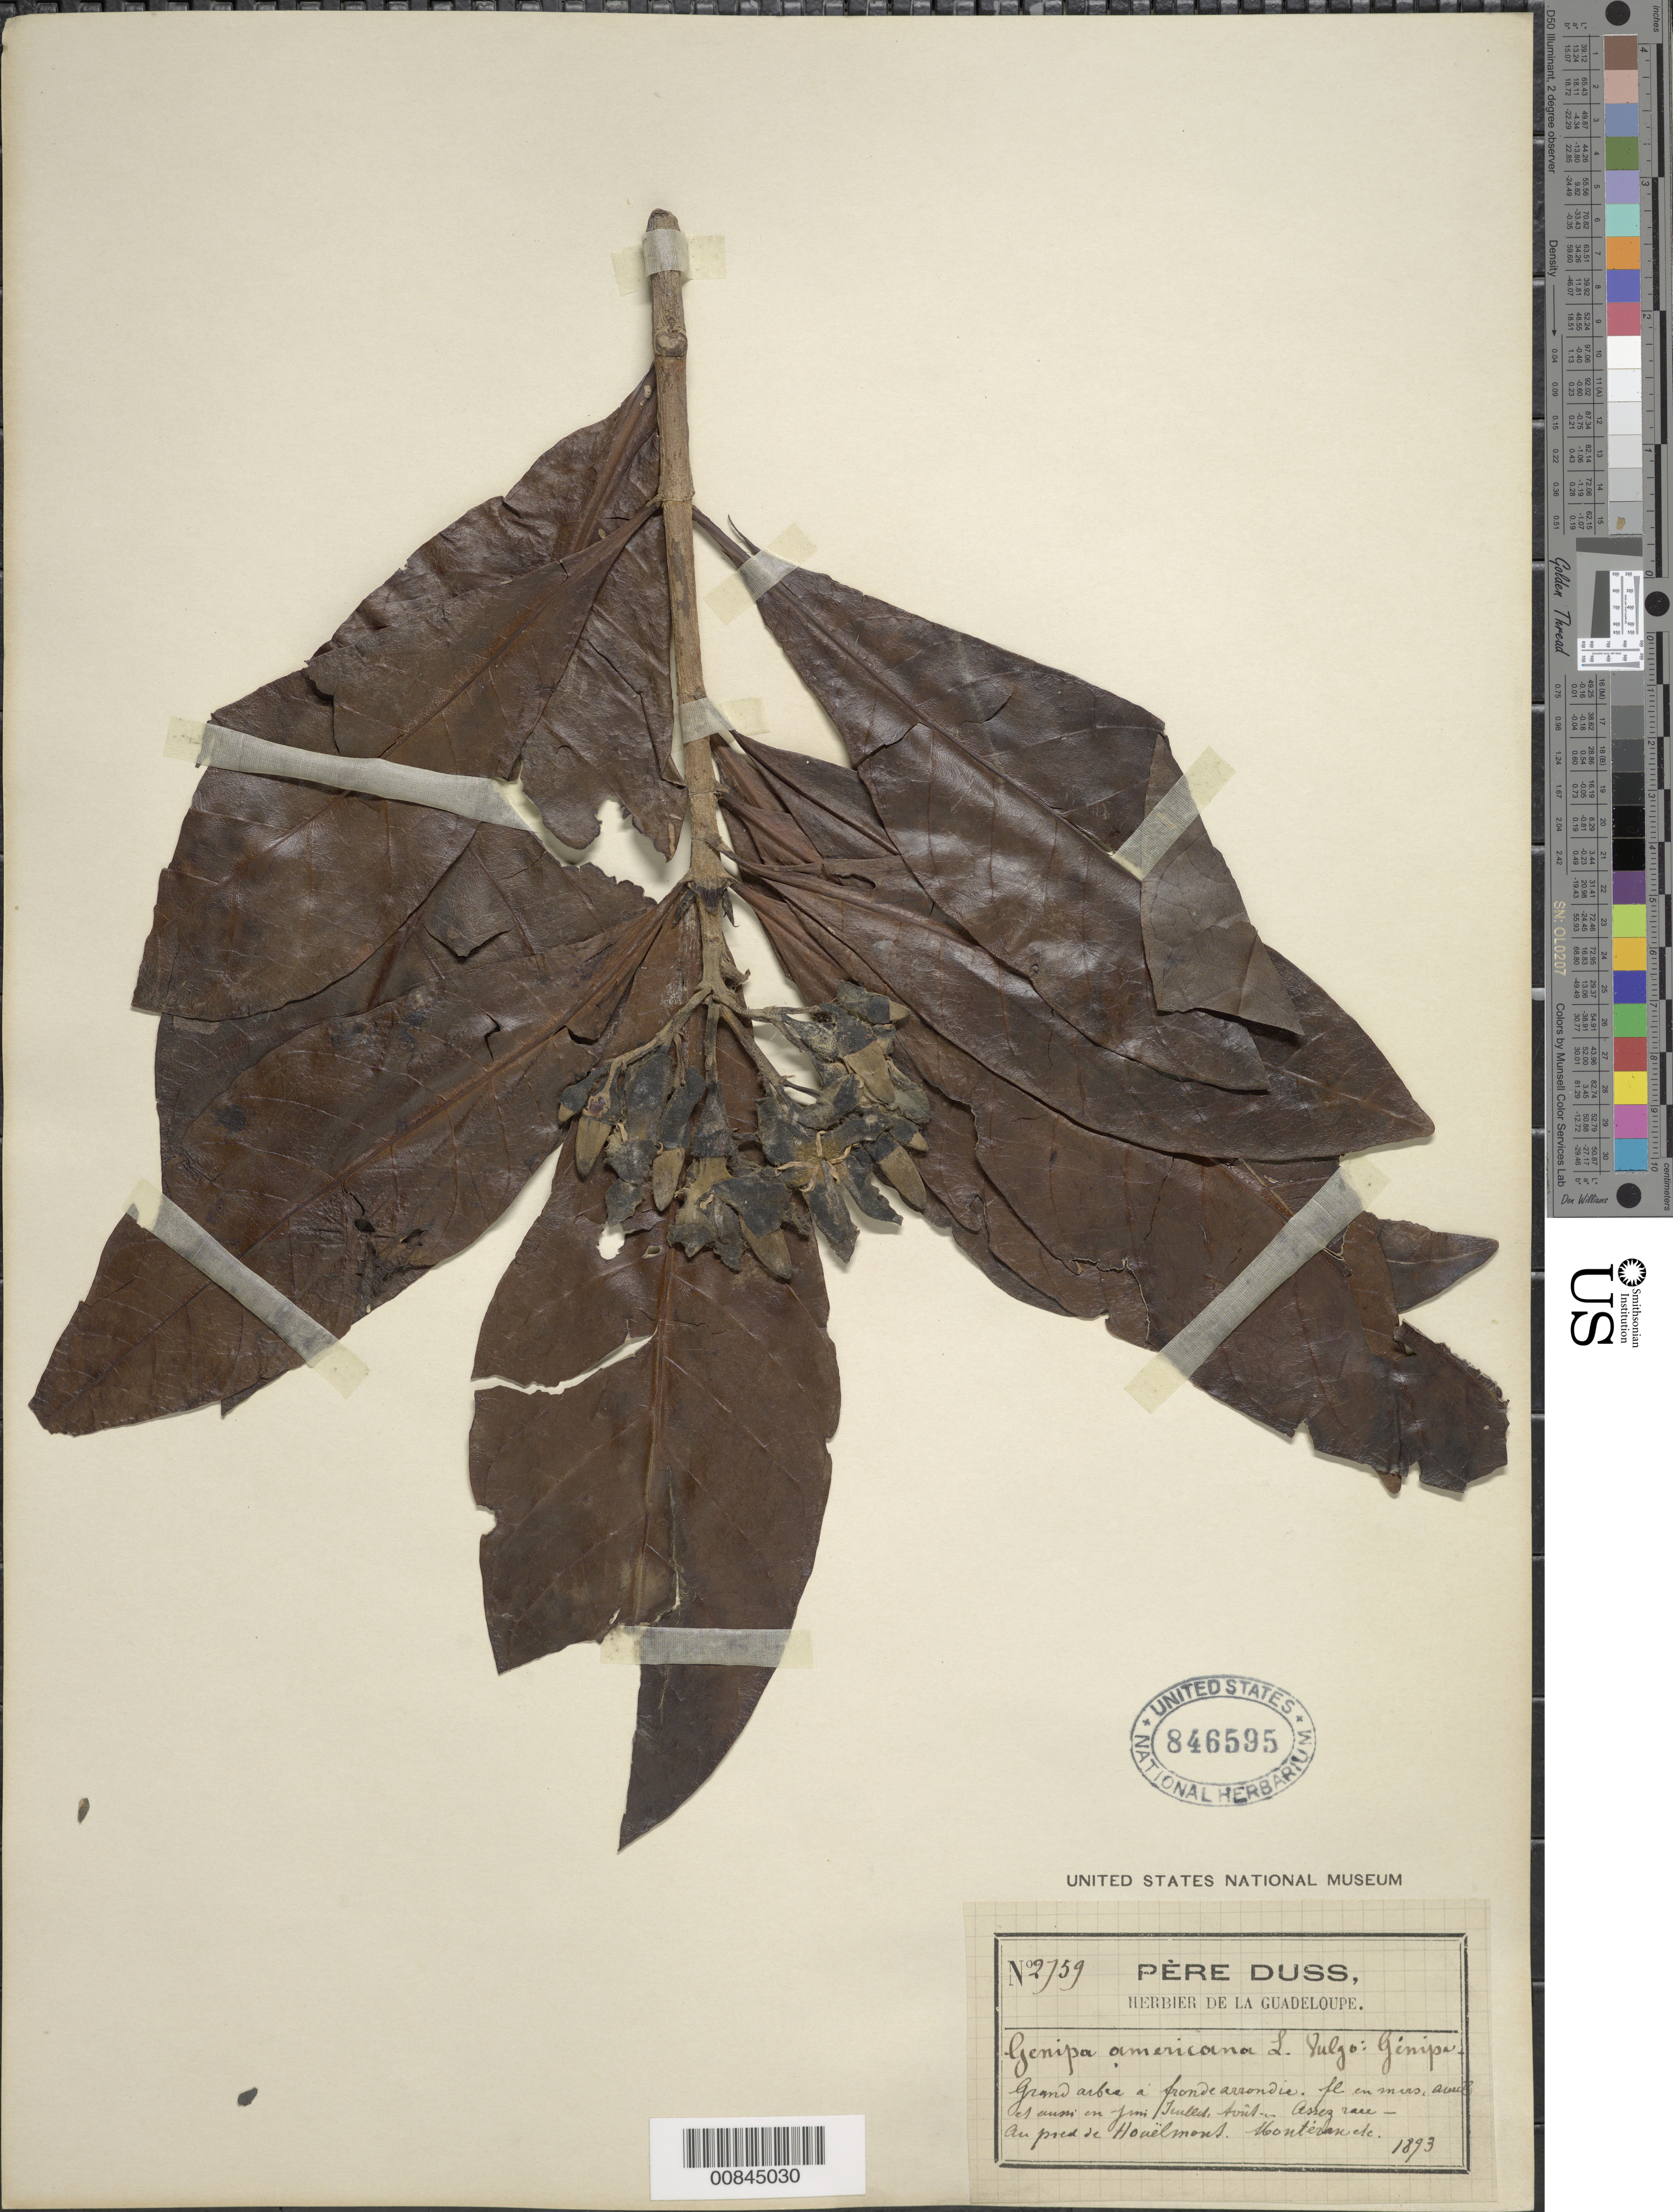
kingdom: Plantae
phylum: Tracheophyta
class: Magnoliopsida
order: Gentianales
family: Rubiaceae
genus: Genipa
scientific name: Genipa americana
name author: L.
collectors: Père Duss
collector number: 2759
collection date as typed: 1893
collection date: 1893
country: Guadeloupe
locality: Au pred de Houëlmont. Montéran.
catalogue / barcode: US 846595